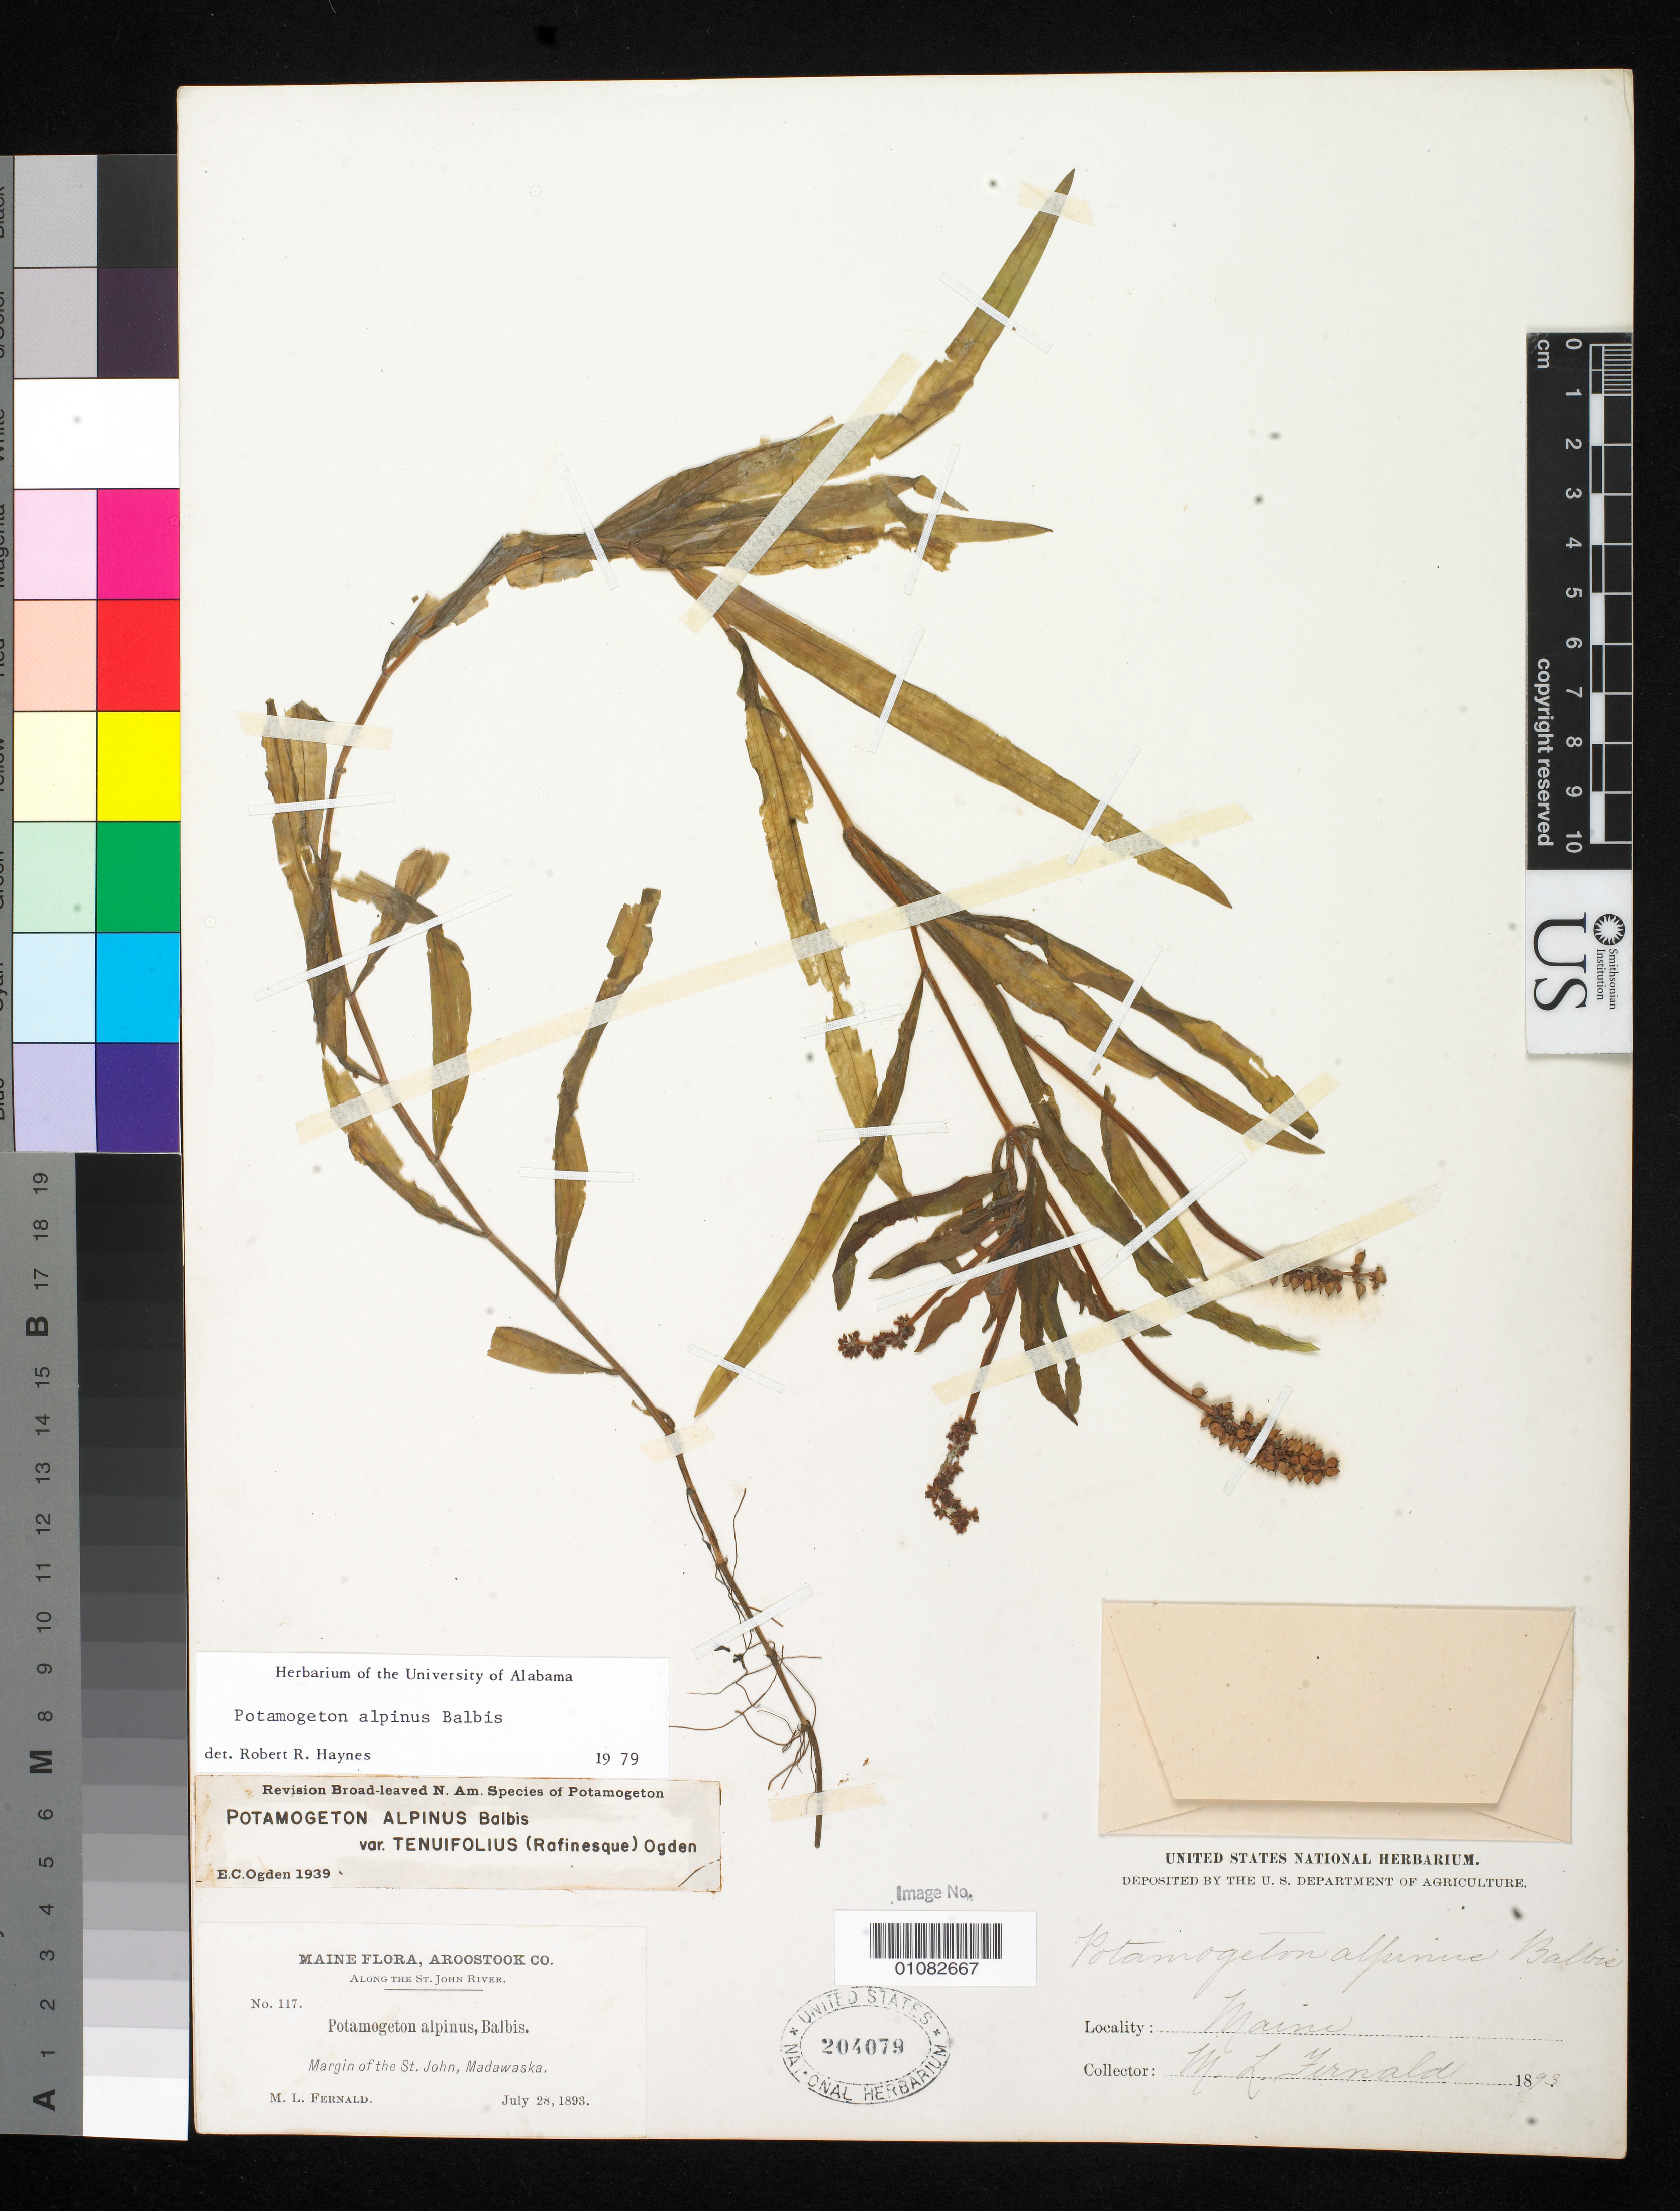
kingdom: Plantae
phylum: Tracheophyta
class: Liliopsida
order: Alismatales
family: Potamogetonaceae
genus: Potamogeton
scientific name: Potamogeton alpinus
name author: Balb.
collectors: M. L. Fernald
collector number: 117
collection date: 1893-07-28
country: United States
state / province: Maine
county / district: Aroostook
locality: margin of the St. John River, Madawaska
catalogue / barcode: US 204079